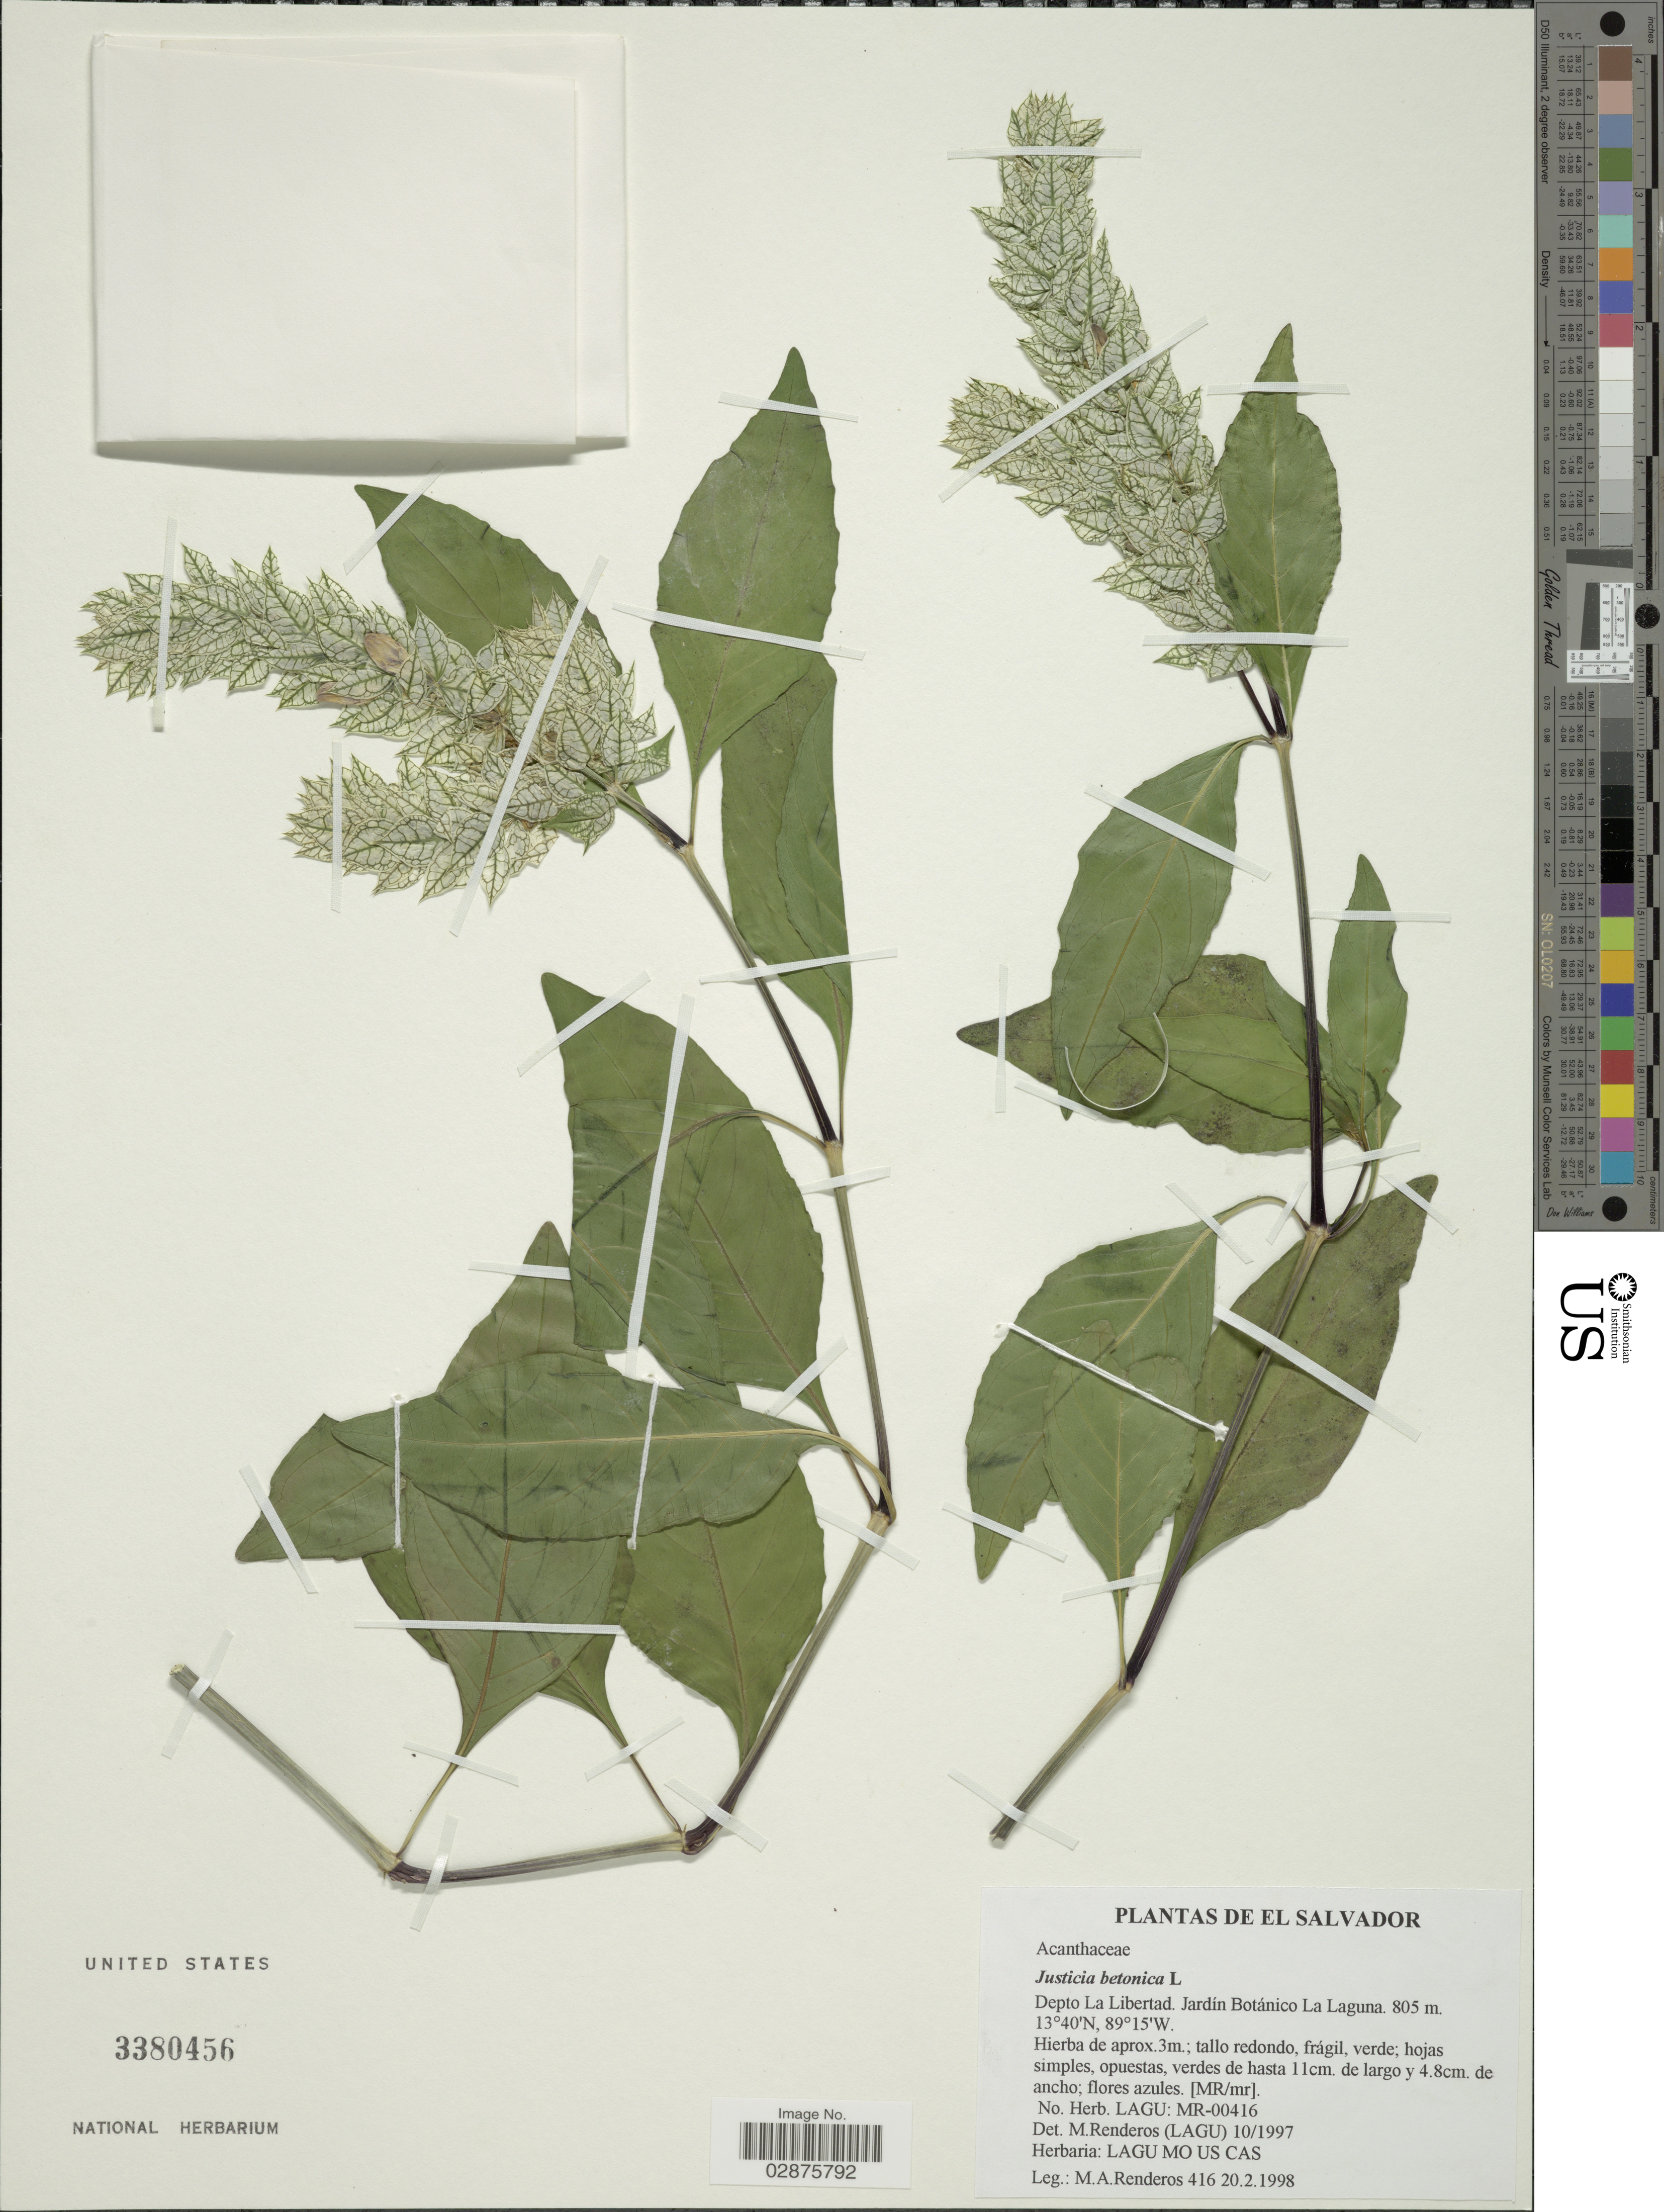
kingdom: Plantae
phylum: Tracheophyta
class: Magnoliopsida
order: Lamiales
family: Acanthaceae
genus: Justicia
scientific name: Justicia betonica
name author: L.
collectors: M. Renderos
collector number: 416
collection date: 1998-02-20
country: El Salvador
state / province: La Libertad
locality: Depto. La Libertad, Jardín Botánico La Laguna.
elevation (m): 805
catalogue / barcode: US 3380456